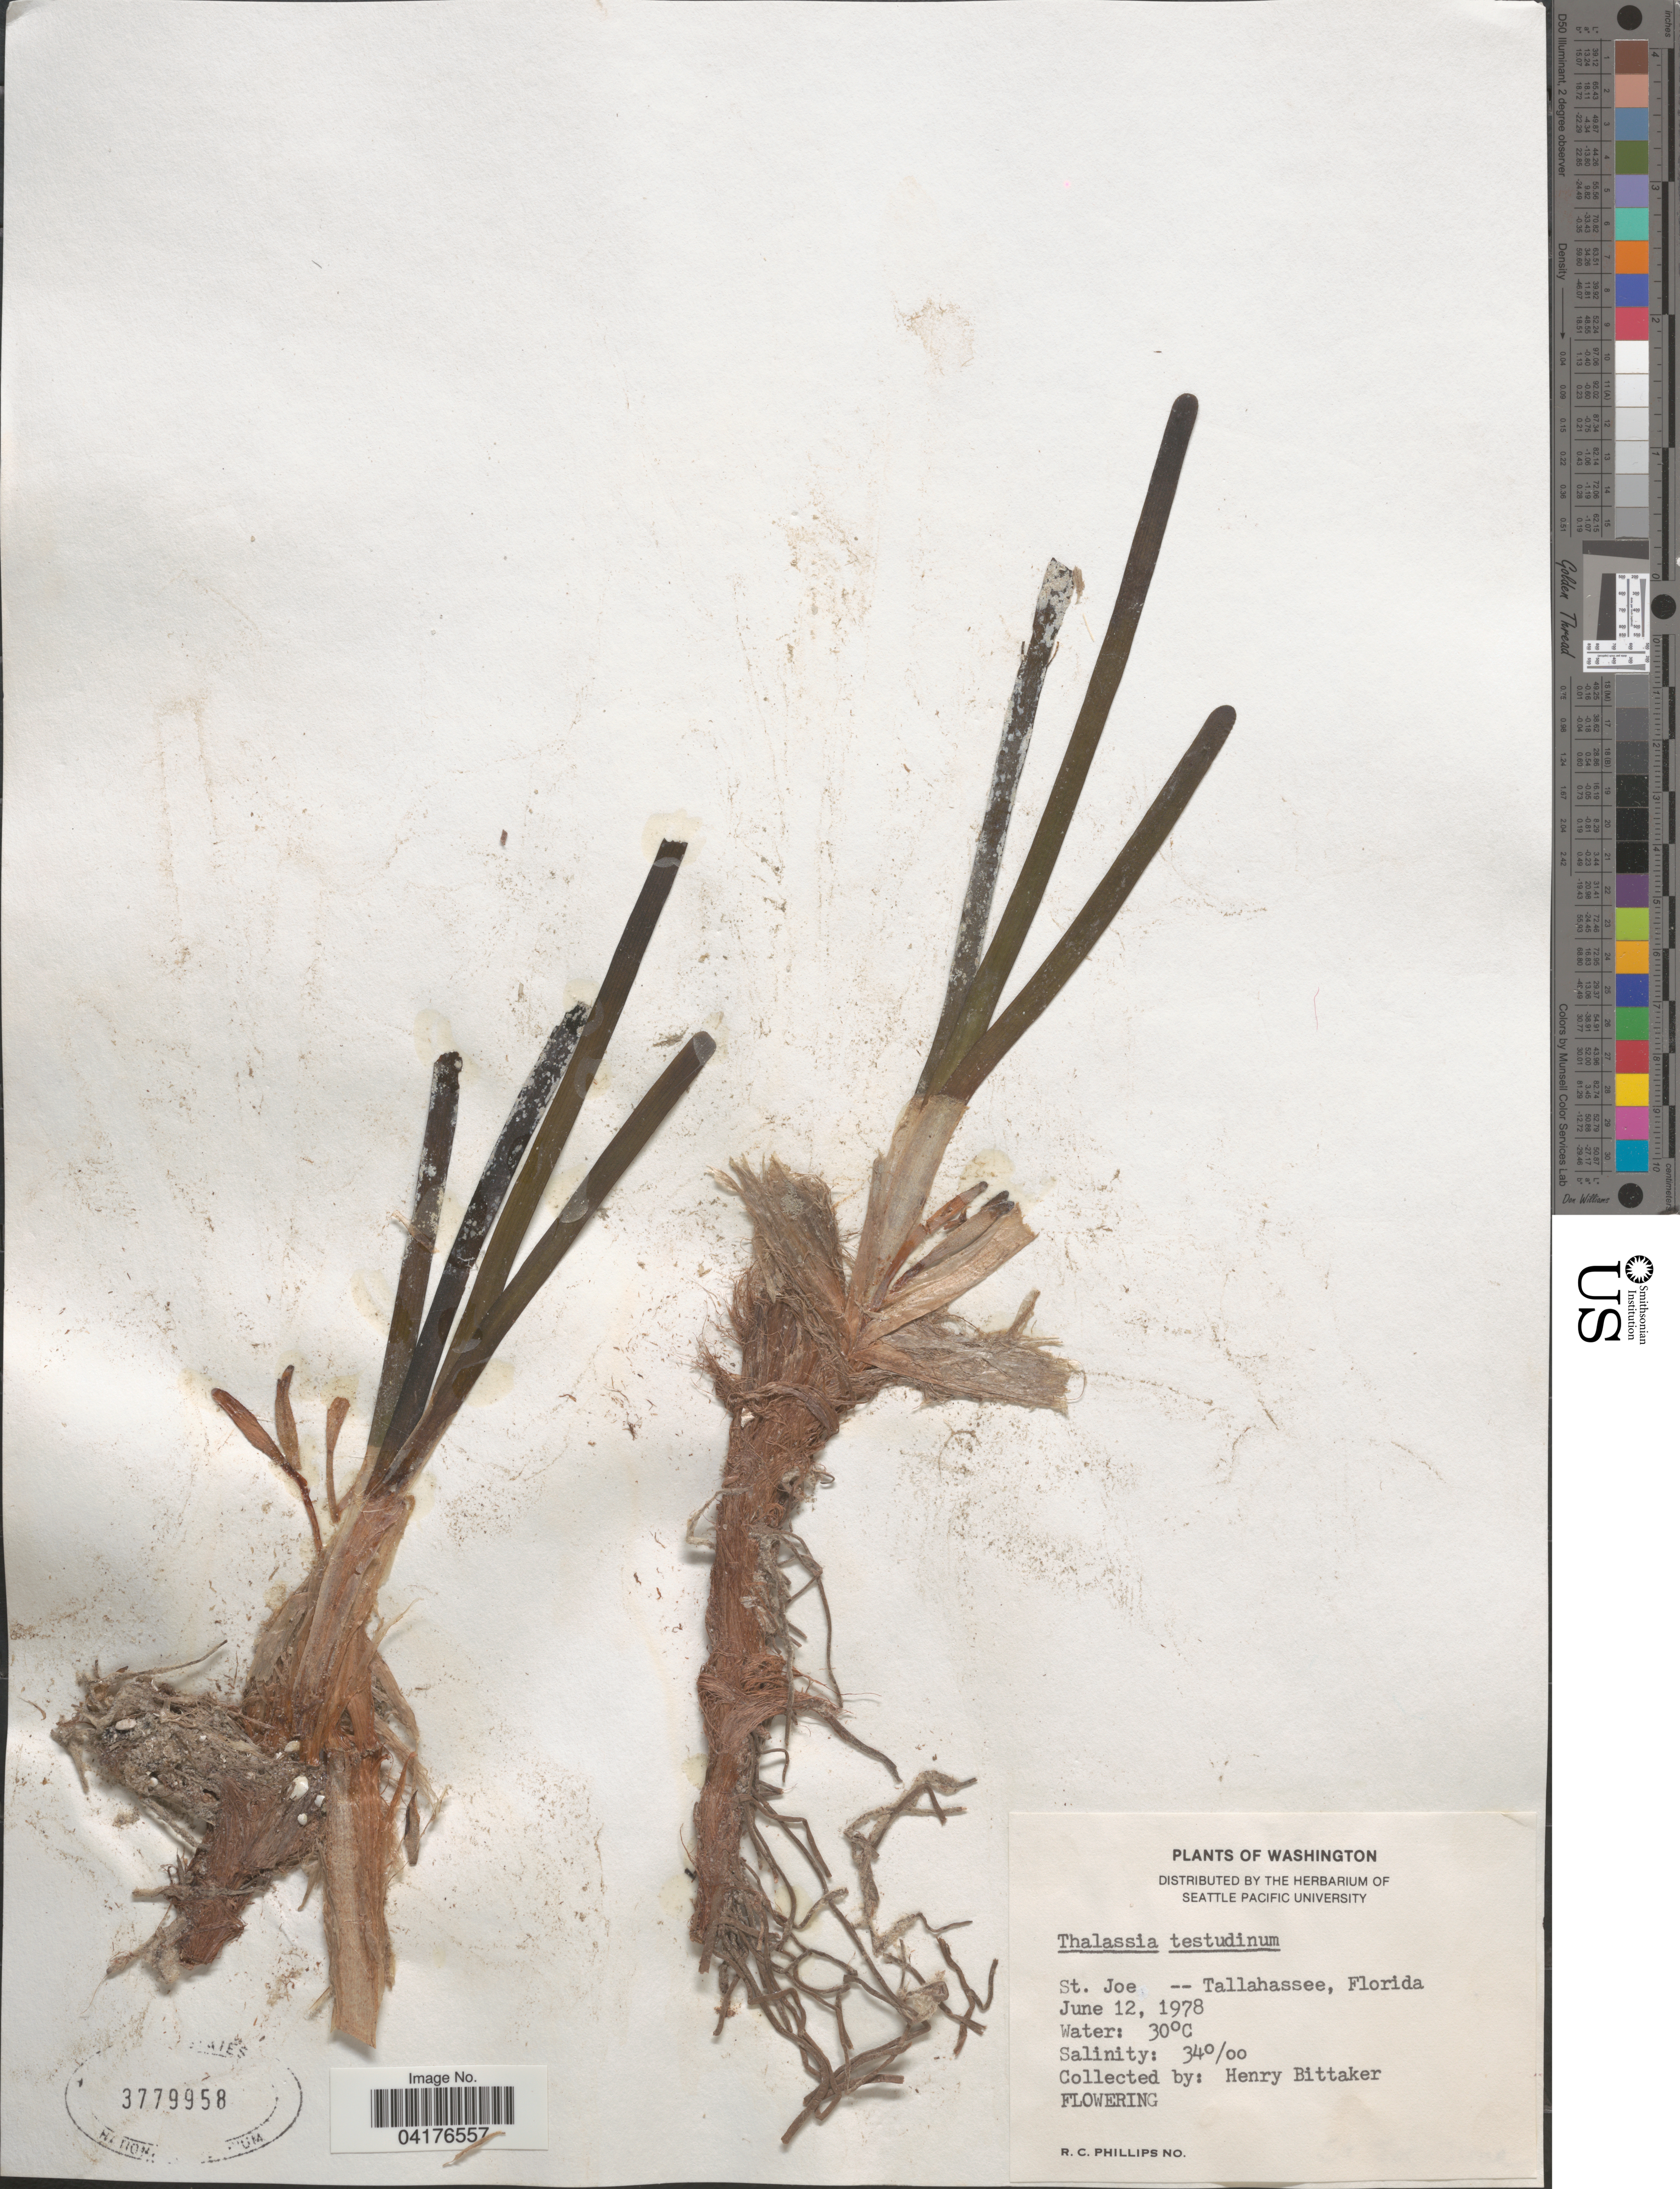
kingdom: Plantae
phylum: Tracheophyta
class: Liliopsida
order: Alismatales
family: Hydrocharitaceae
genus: Thalassia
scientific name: Thalassia testudinum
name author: Banks & Sol. ex K.D. Koenig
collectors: H. Bittaker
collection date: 1978-06-12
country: United States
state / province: Florida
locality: St. Joe -- Tallahassee.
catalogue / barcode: US 3779958